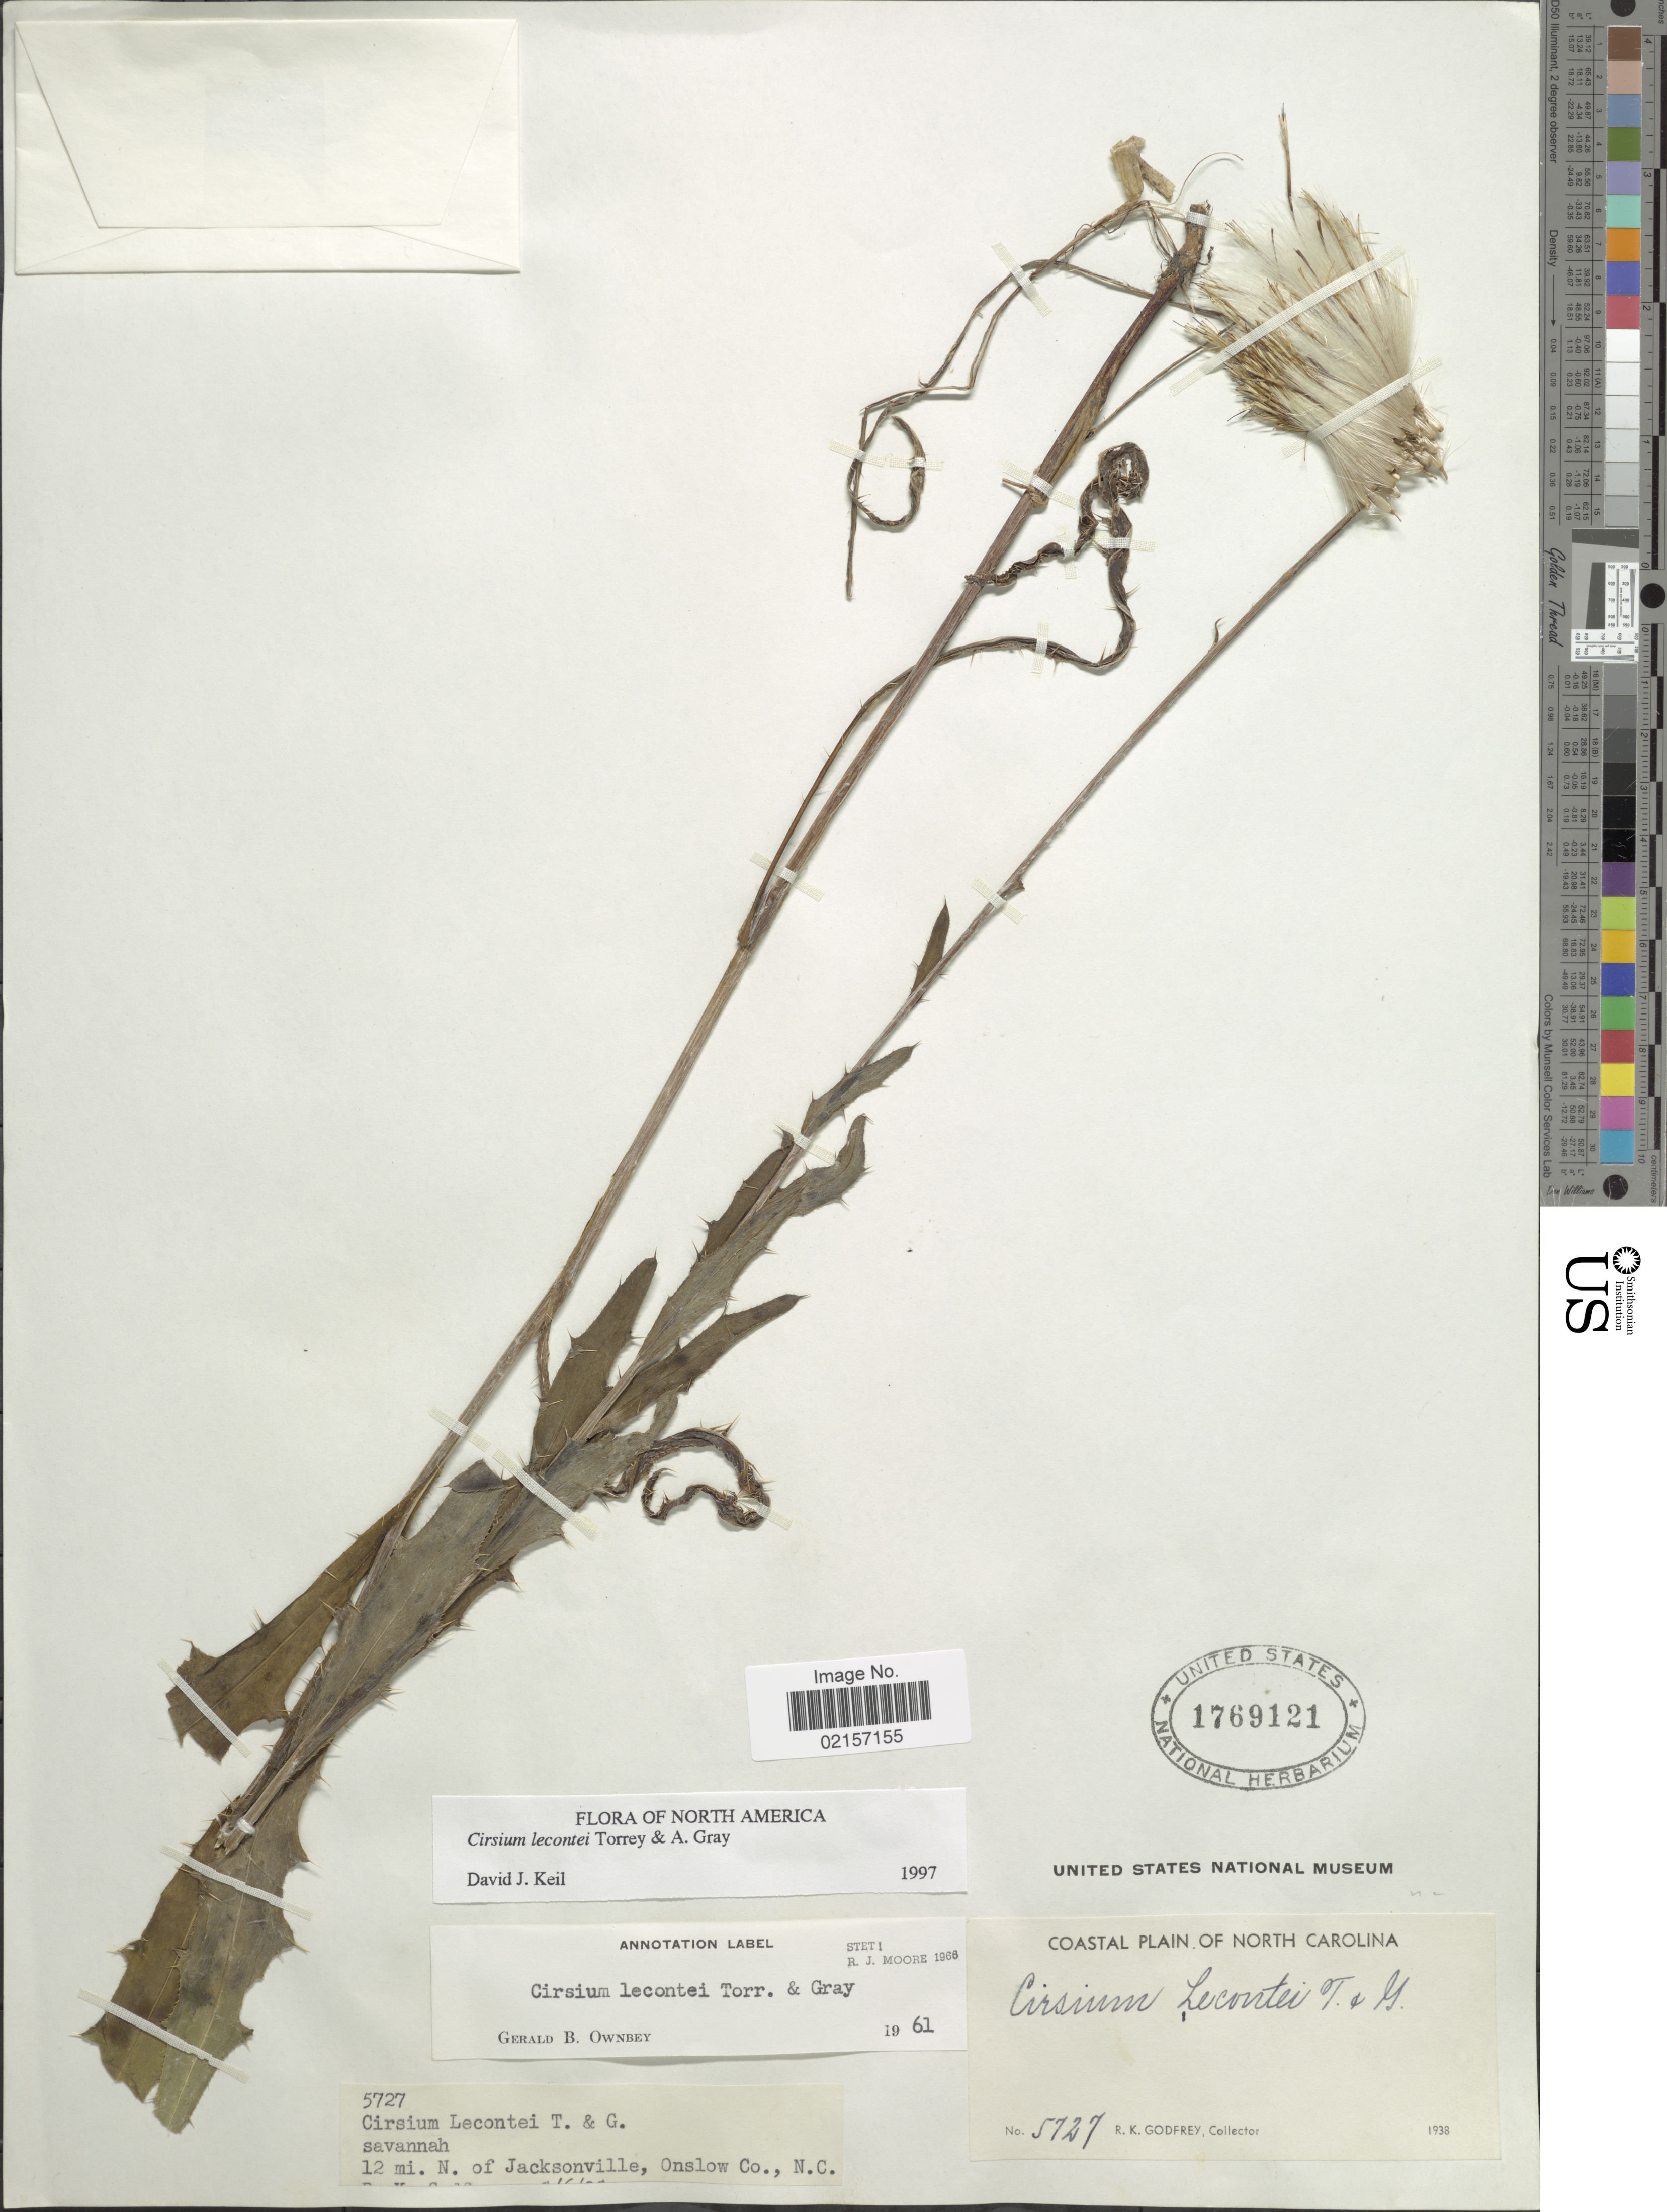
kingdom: Plantae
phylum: Tracheophyta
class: Magnoliopsida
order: Asterales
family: Asteraceae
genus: Cirsium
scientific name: Cirsium lecontei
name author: Torr. & A. Gray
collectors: R. K. Godfrey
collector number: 5727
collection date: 1938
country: United States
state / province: North Carolina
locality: Coastal Plain of North Carolina, savannah, 12 mi. N. of Jacksonville, Onslow Co.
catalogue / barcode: US 1769121